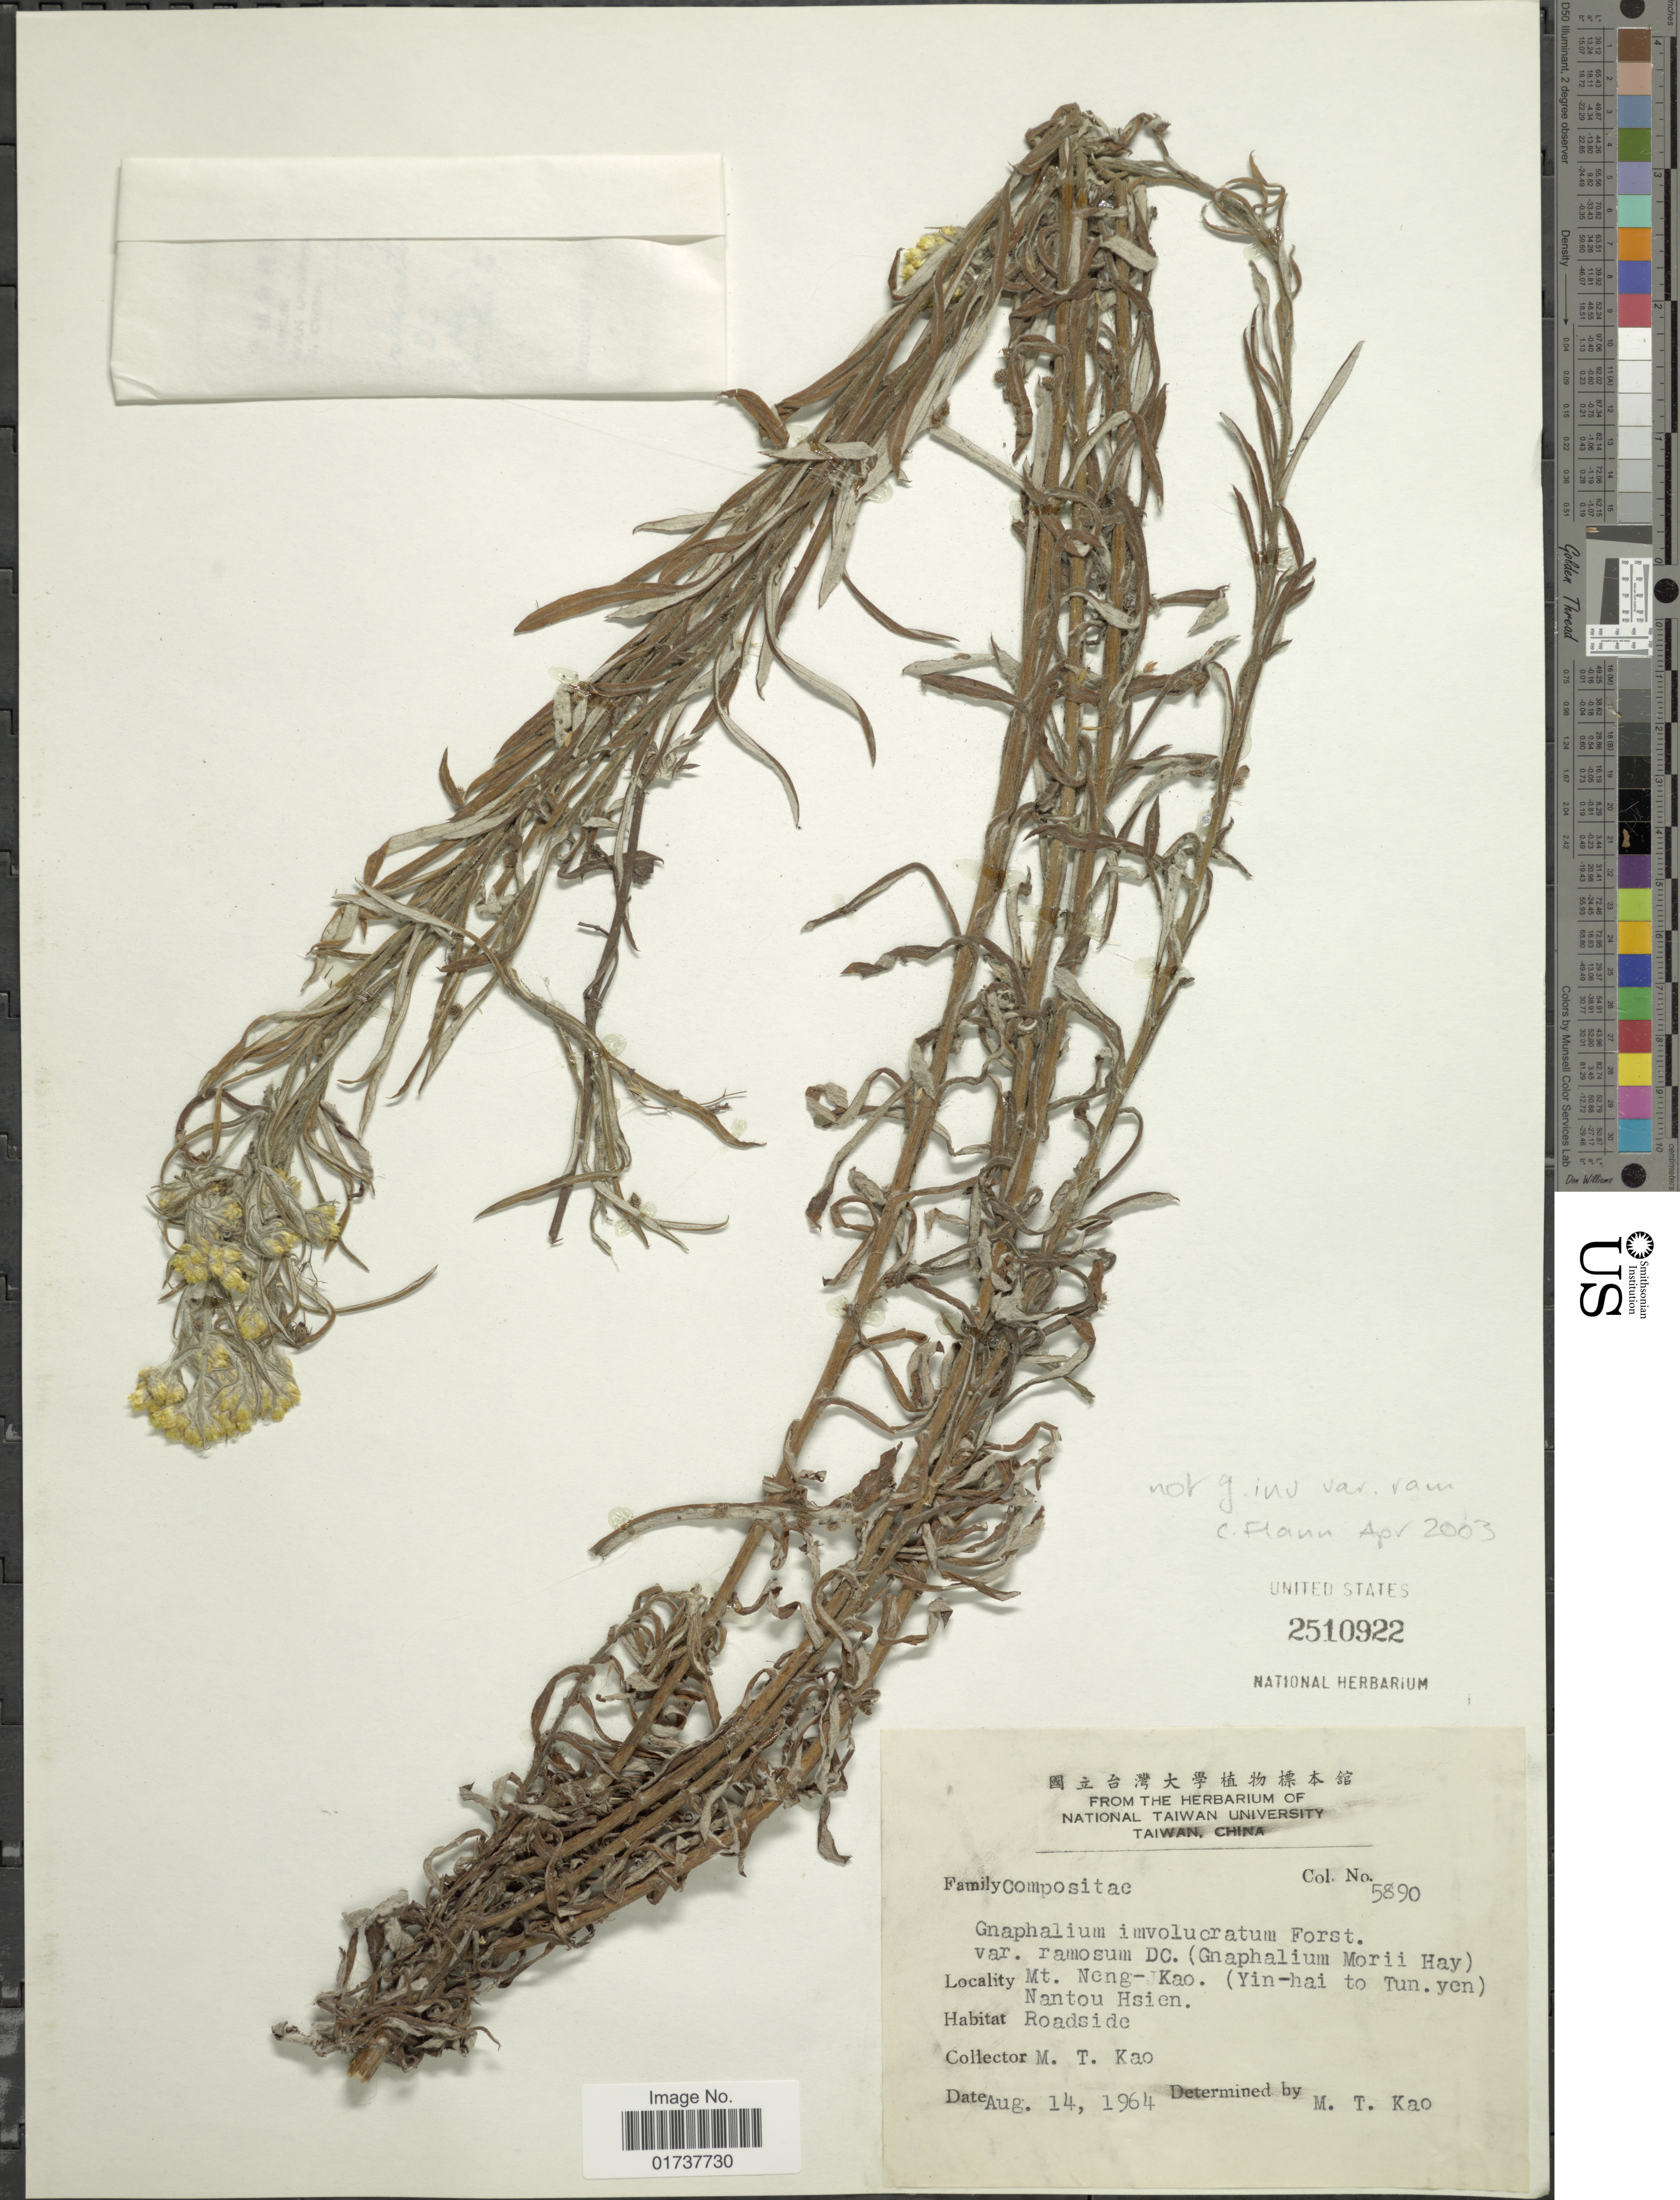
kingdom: Plantae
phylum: Tracheophyta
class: Magnoliopsida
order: Asterales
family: Asteraceae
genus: Gnaphalium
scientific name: Gnaphalium sp.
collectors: M. T. Kao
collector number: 5890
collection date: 1964-08-14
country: Taiwan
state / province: Nantou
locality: Mt. Neng-Kao (Yin-hai to Tun. Yen), Nantou Hsien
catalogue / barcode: US 2510922